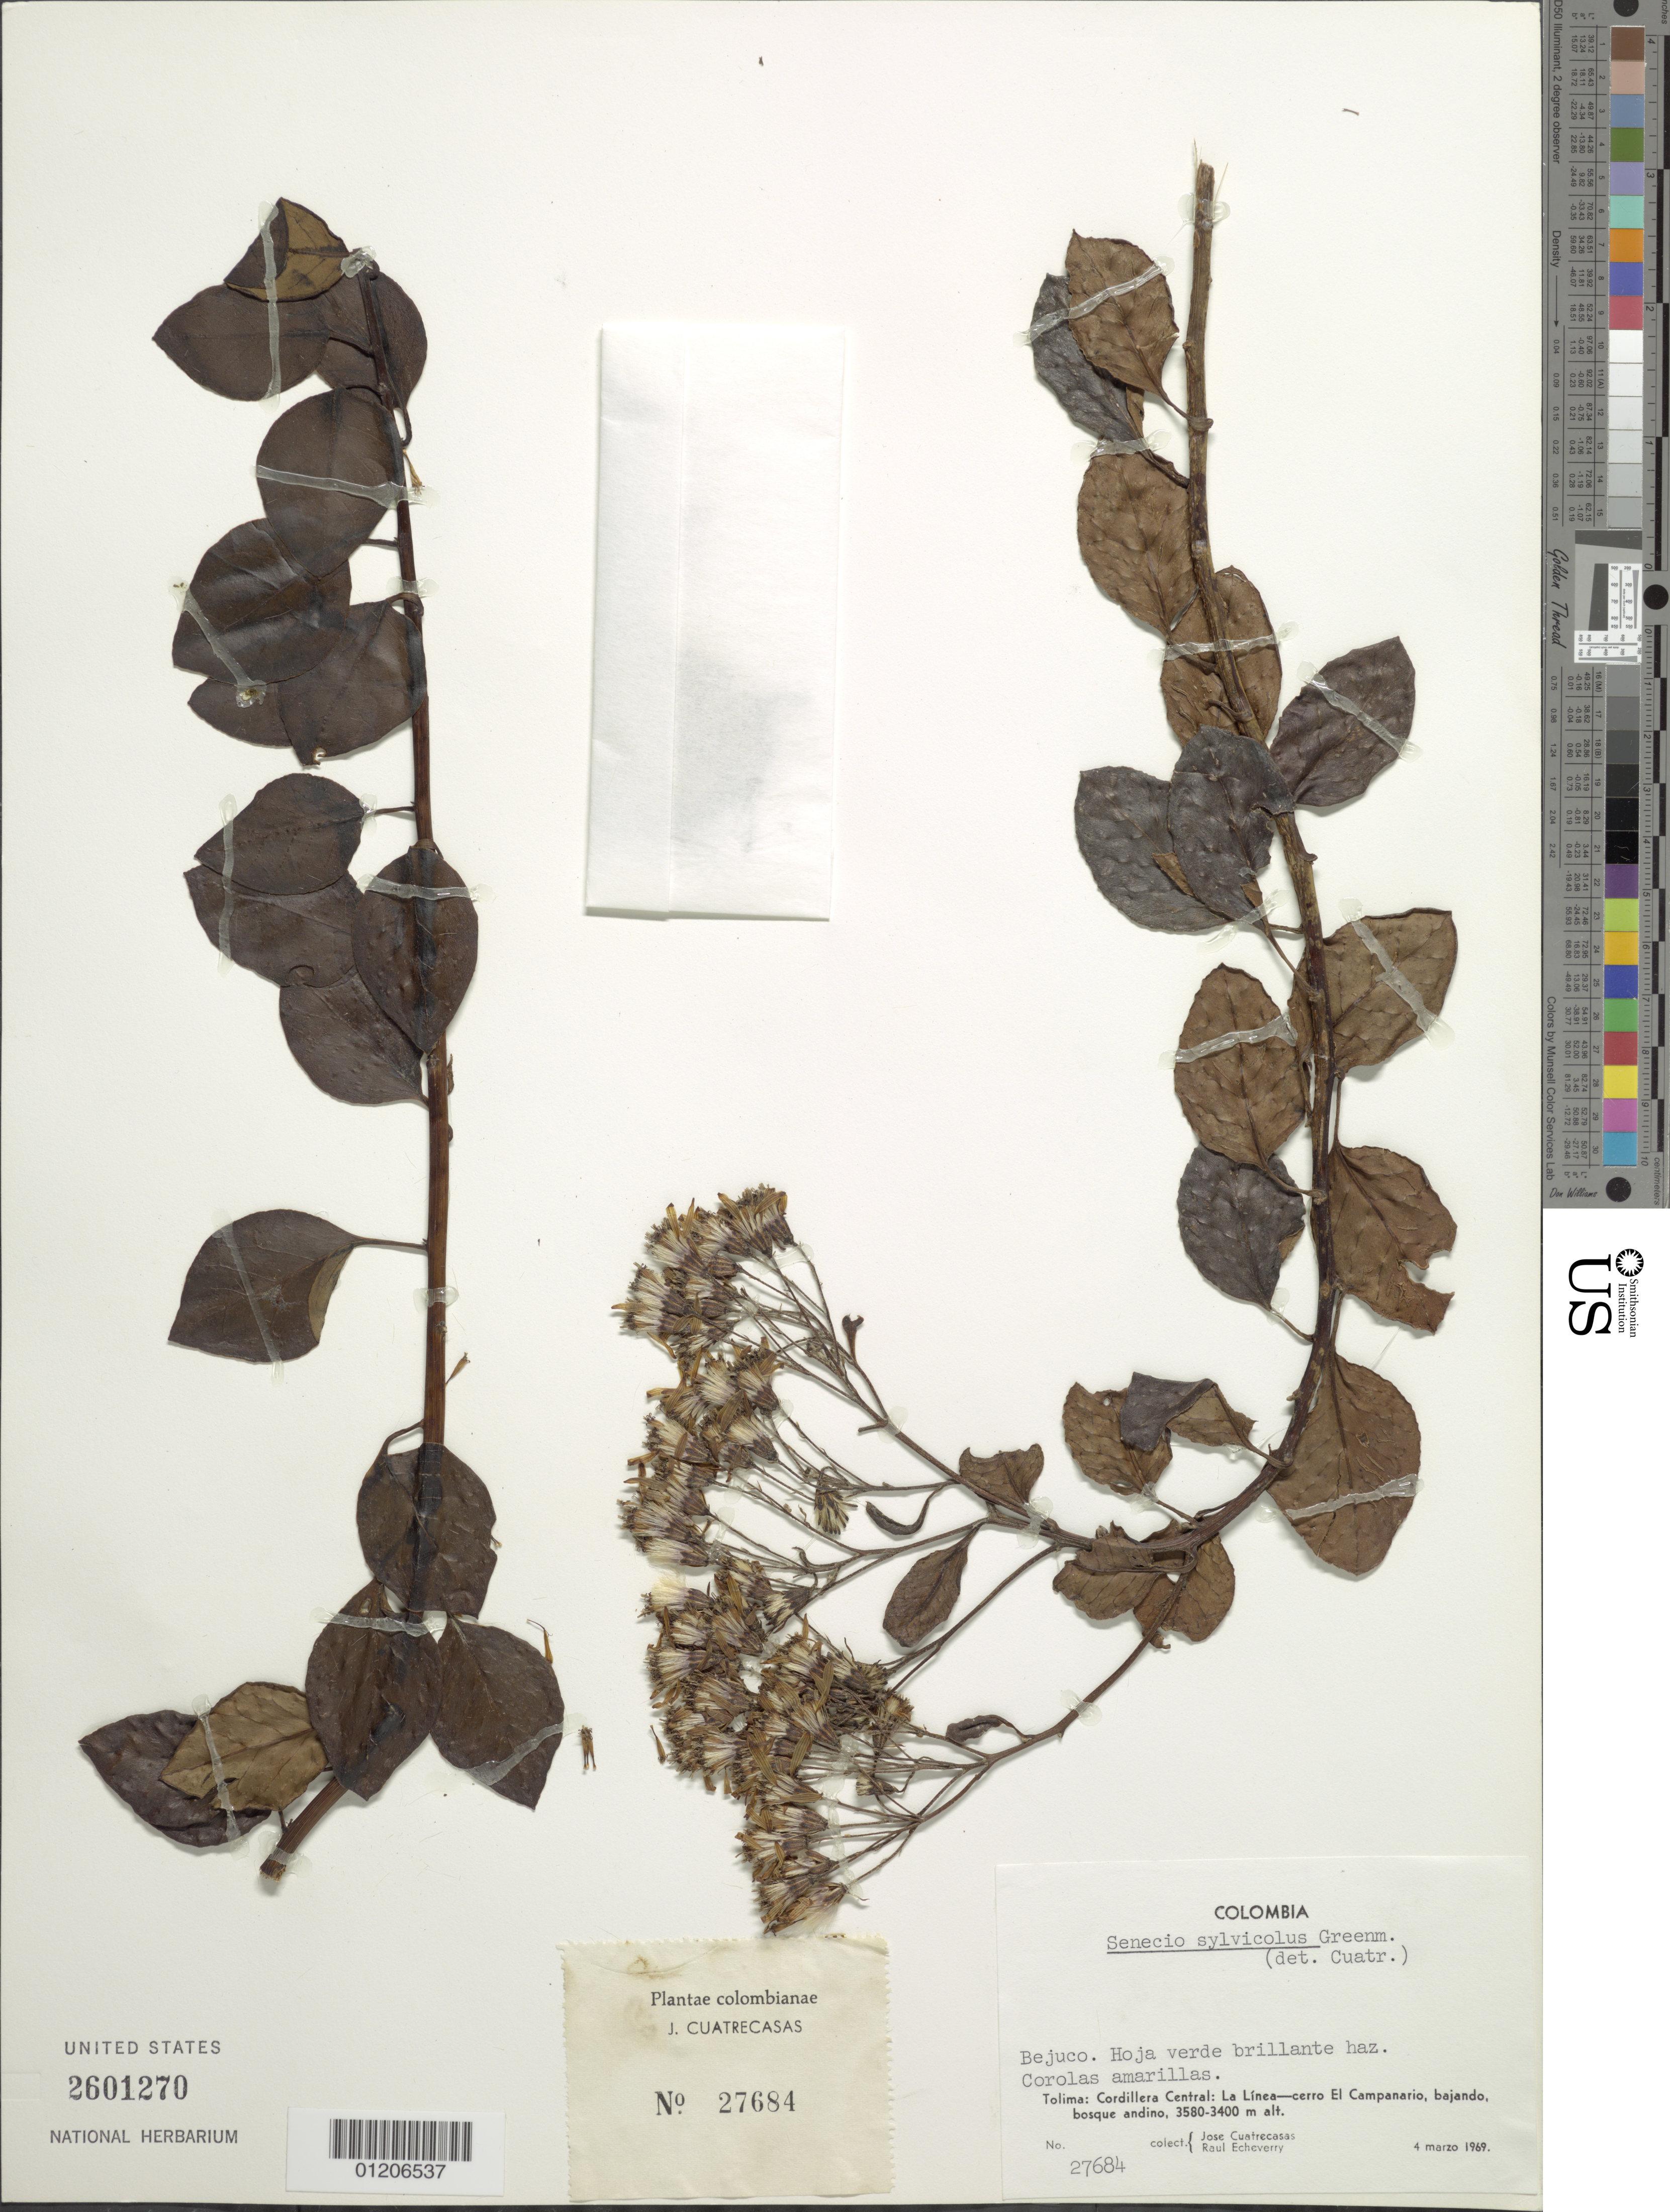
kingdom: Plantae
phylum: Tracheophyta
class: Magnoliopsida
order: Asterales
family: Asteraceae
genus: Pentacalia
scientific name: Pentacalia sylvicola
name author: (Greenm.) Cuatrec.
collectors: J. Cuatrecasas & R. Echeverry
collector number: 27684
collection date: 1969-03-04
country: Colombia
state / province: Tolima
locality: Cordillera Central: La Línea--cerro El Campanario, bajando, bosque andino.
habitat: bosque andino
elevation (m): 3400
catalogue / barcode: US 2601270